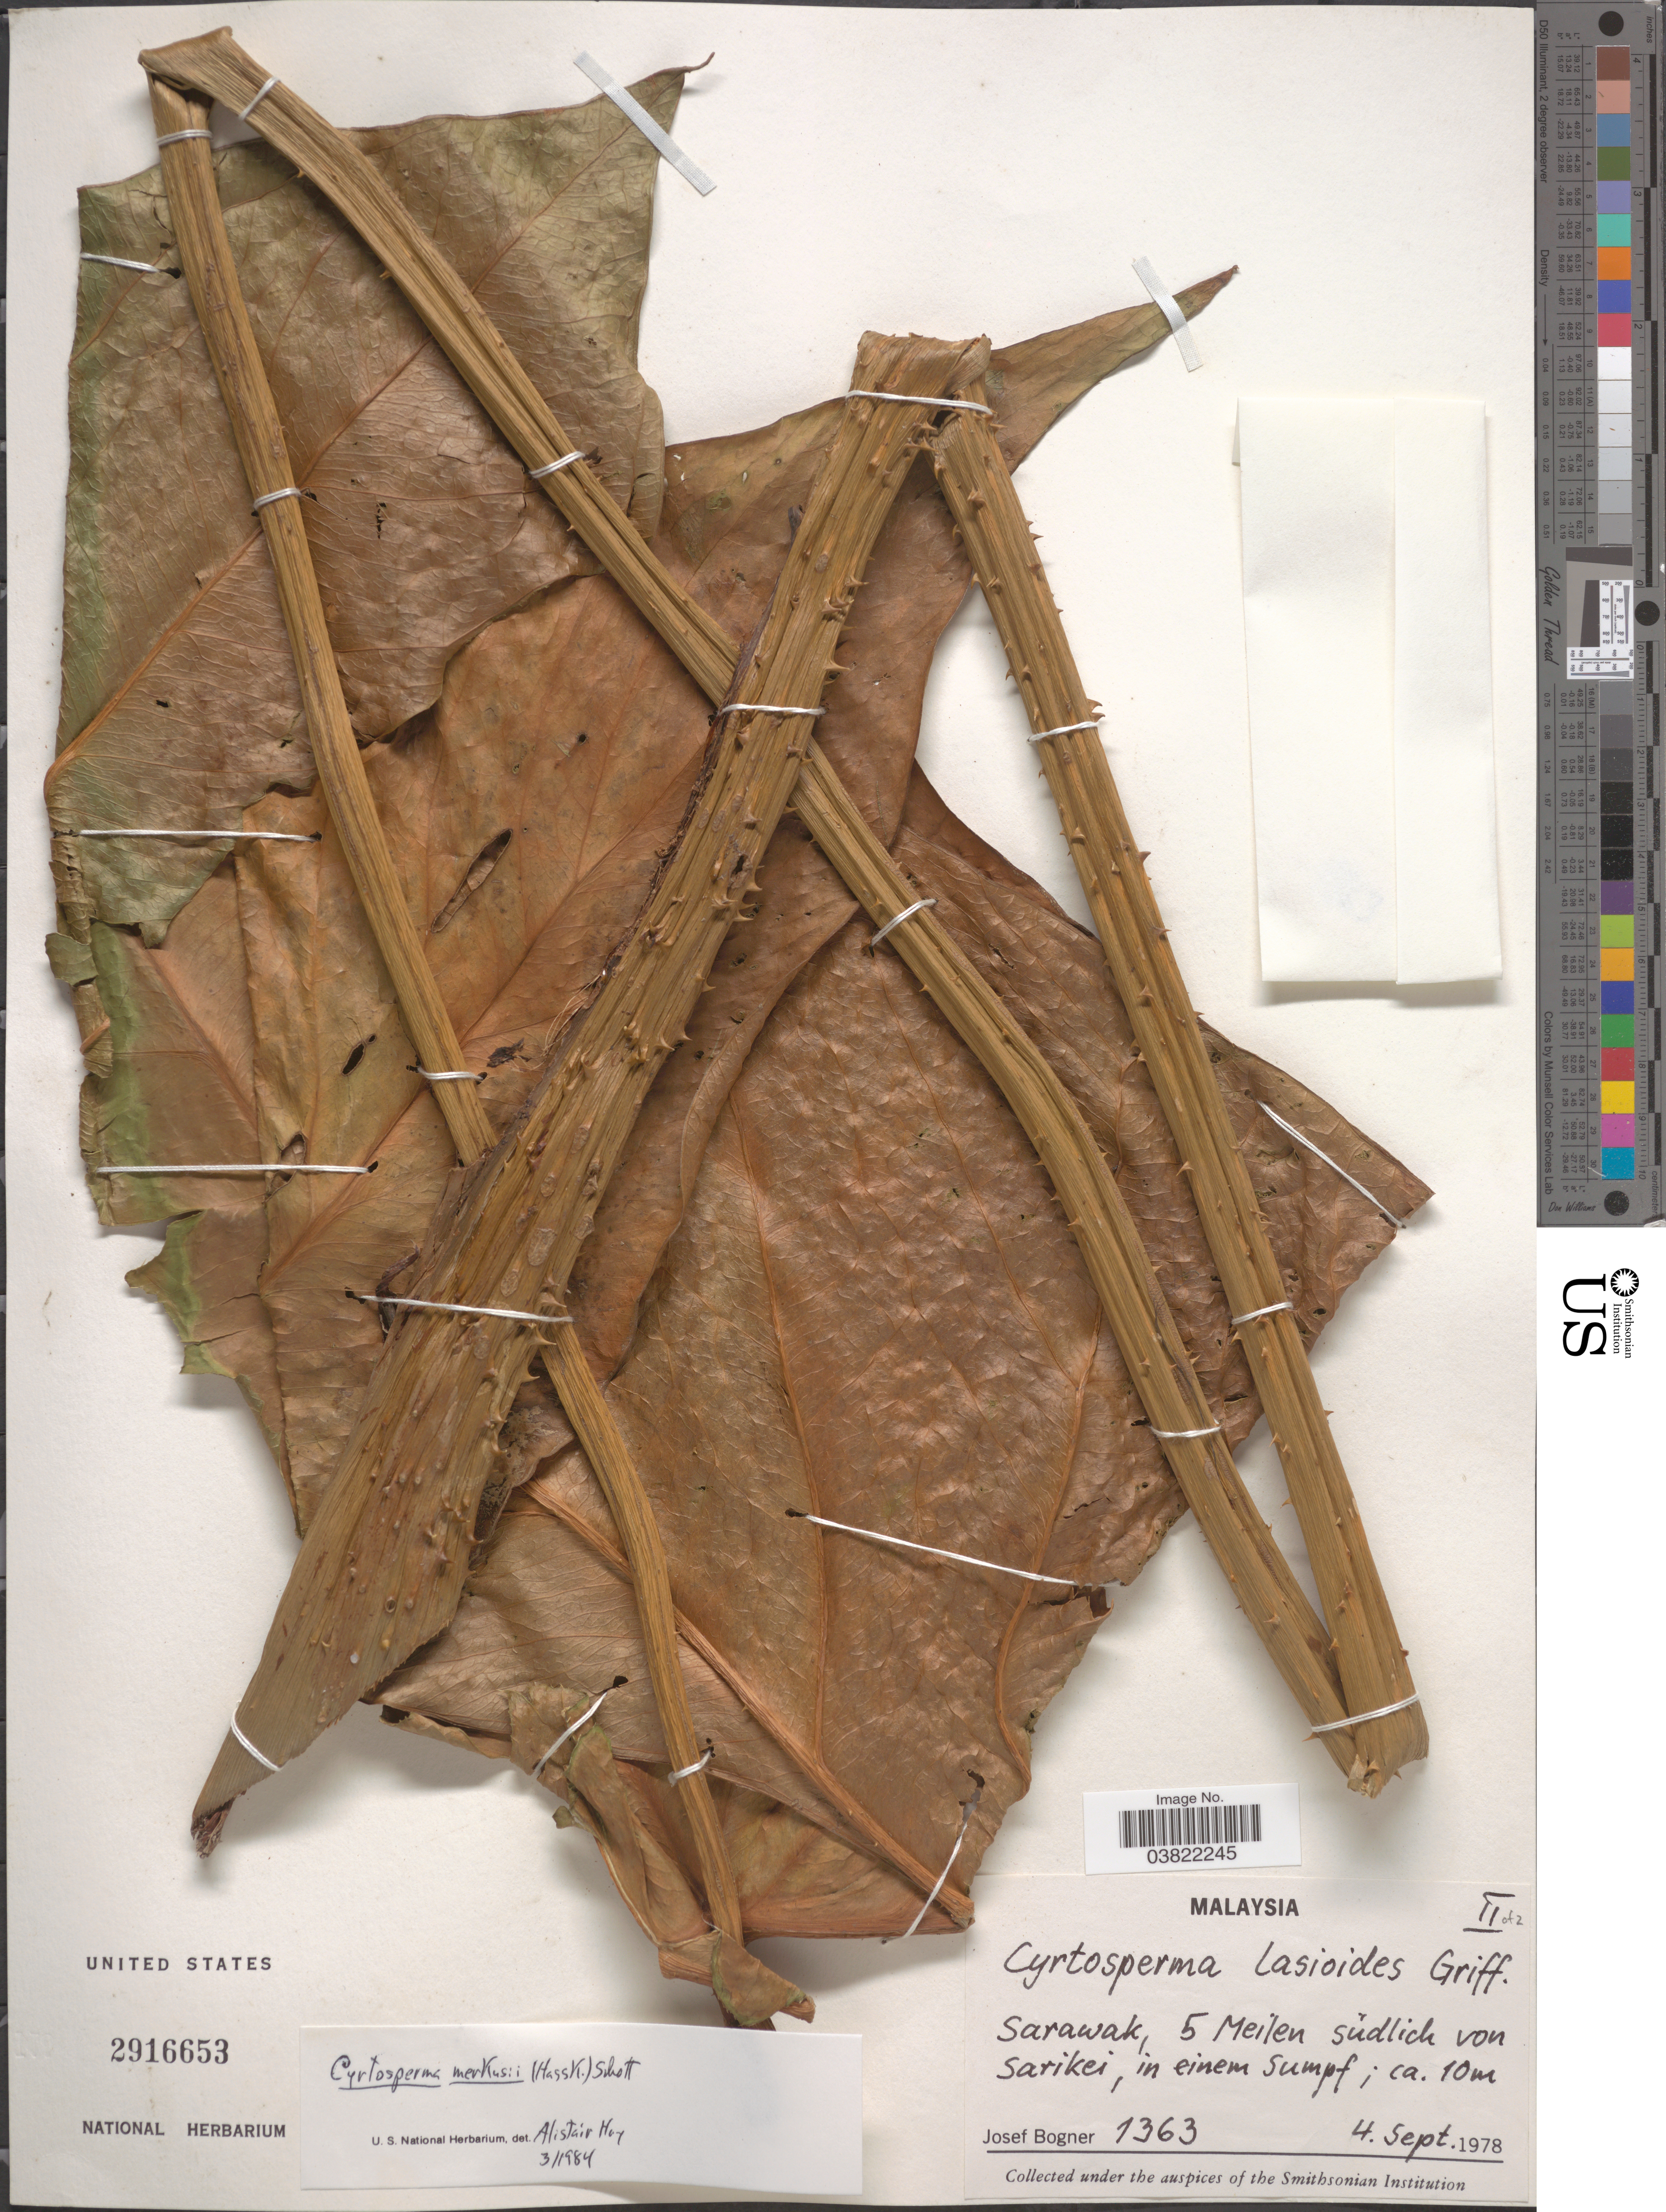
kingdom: Plantae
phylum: Tracheophyta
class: Liliopsida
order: Alismatales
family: Araceae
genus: Cyrtosperma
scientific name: Cyrtosperma merkusii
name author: (Hassk.) Schott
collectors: J. Bogner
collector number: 1363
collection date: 1978-09-04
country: Malaysia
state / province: Sarawak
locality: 5 meilen Südlich von Sarikei, in einem Sumpf.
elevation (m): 10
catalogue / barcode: US 2916653